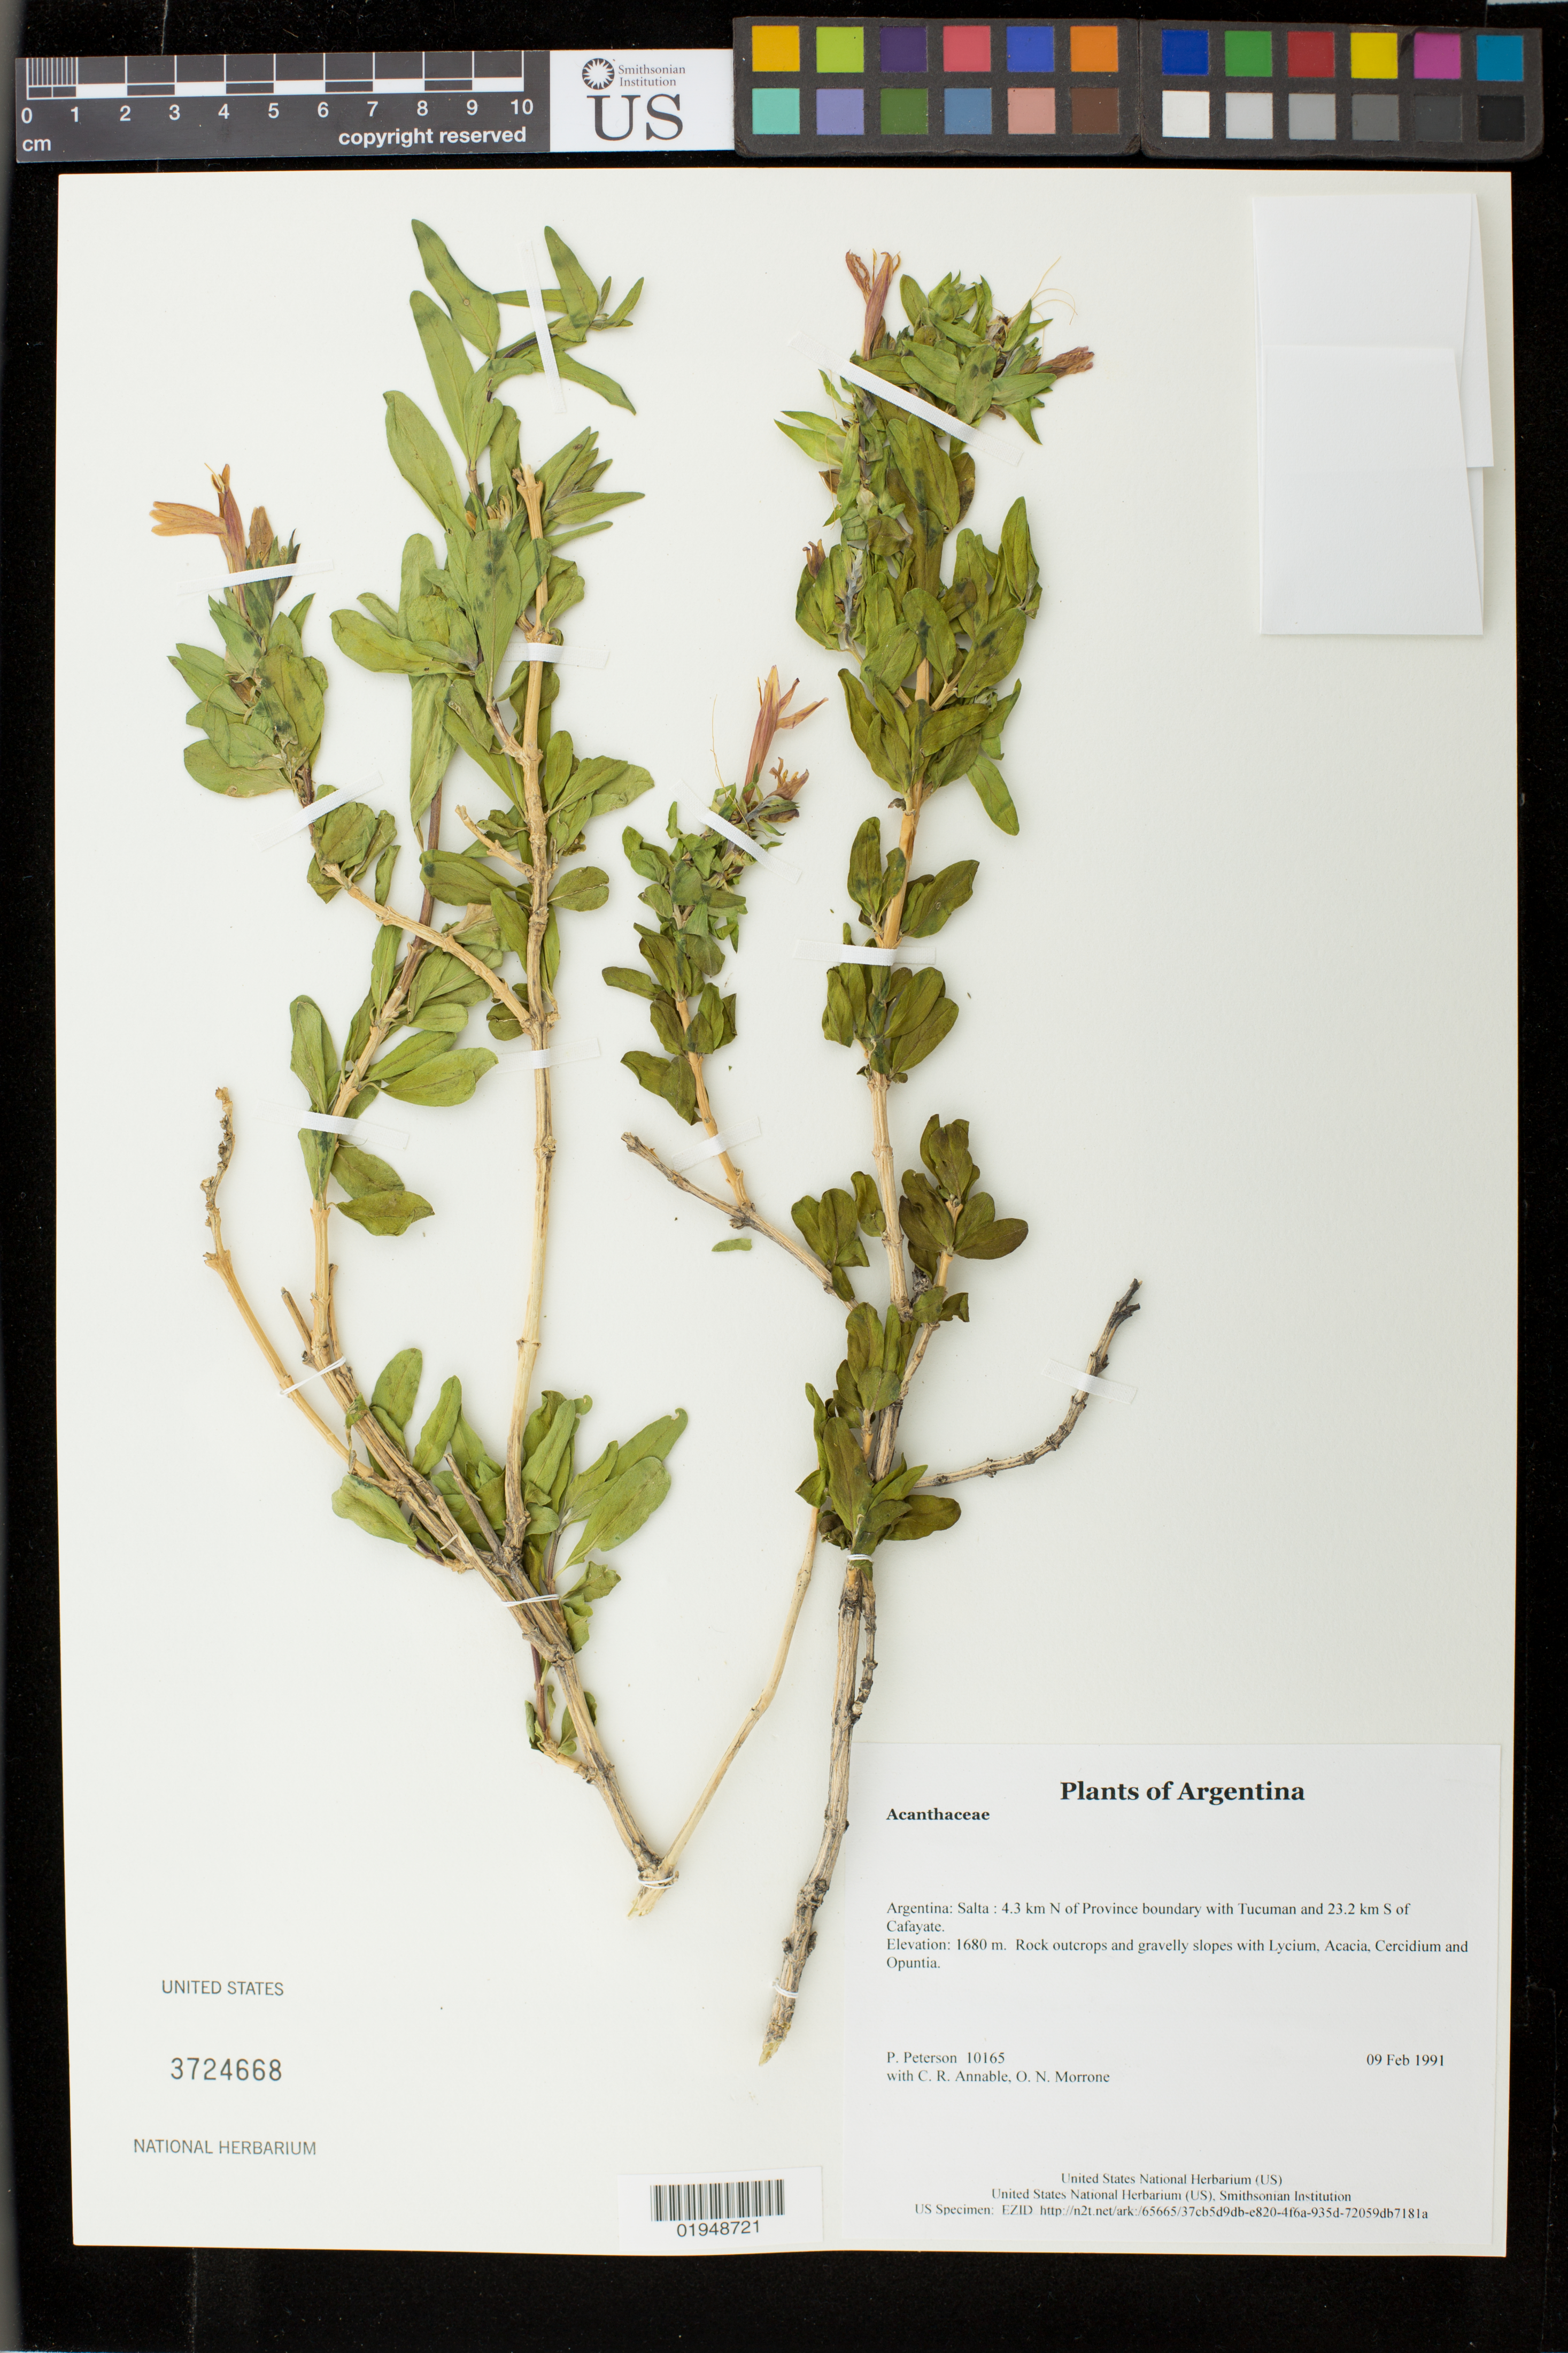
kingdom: Plantae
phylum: Tracheophyta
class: Magnoliopsida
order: Lamiales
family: Acanthaceae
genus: Justicia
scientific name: Justicia xylosteoides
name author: Griseb.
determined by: Wasshausen, Dieter C., (BOT), Smithsonian Institution - National Museum of Natural History (UNITED STATES)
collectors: P. M. Peterson, C. R. Annable & O. N. Morrone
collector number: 10165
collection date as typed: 09 Feb 1991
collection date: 1991-02-09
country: Argentina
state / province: Salta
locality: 4.3 km N of Province boundary with Tucuman and 23.2 km S of Cafayate.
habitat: Rock outcrops and gravelly slopes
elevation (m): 1680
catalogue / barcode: US 3724668